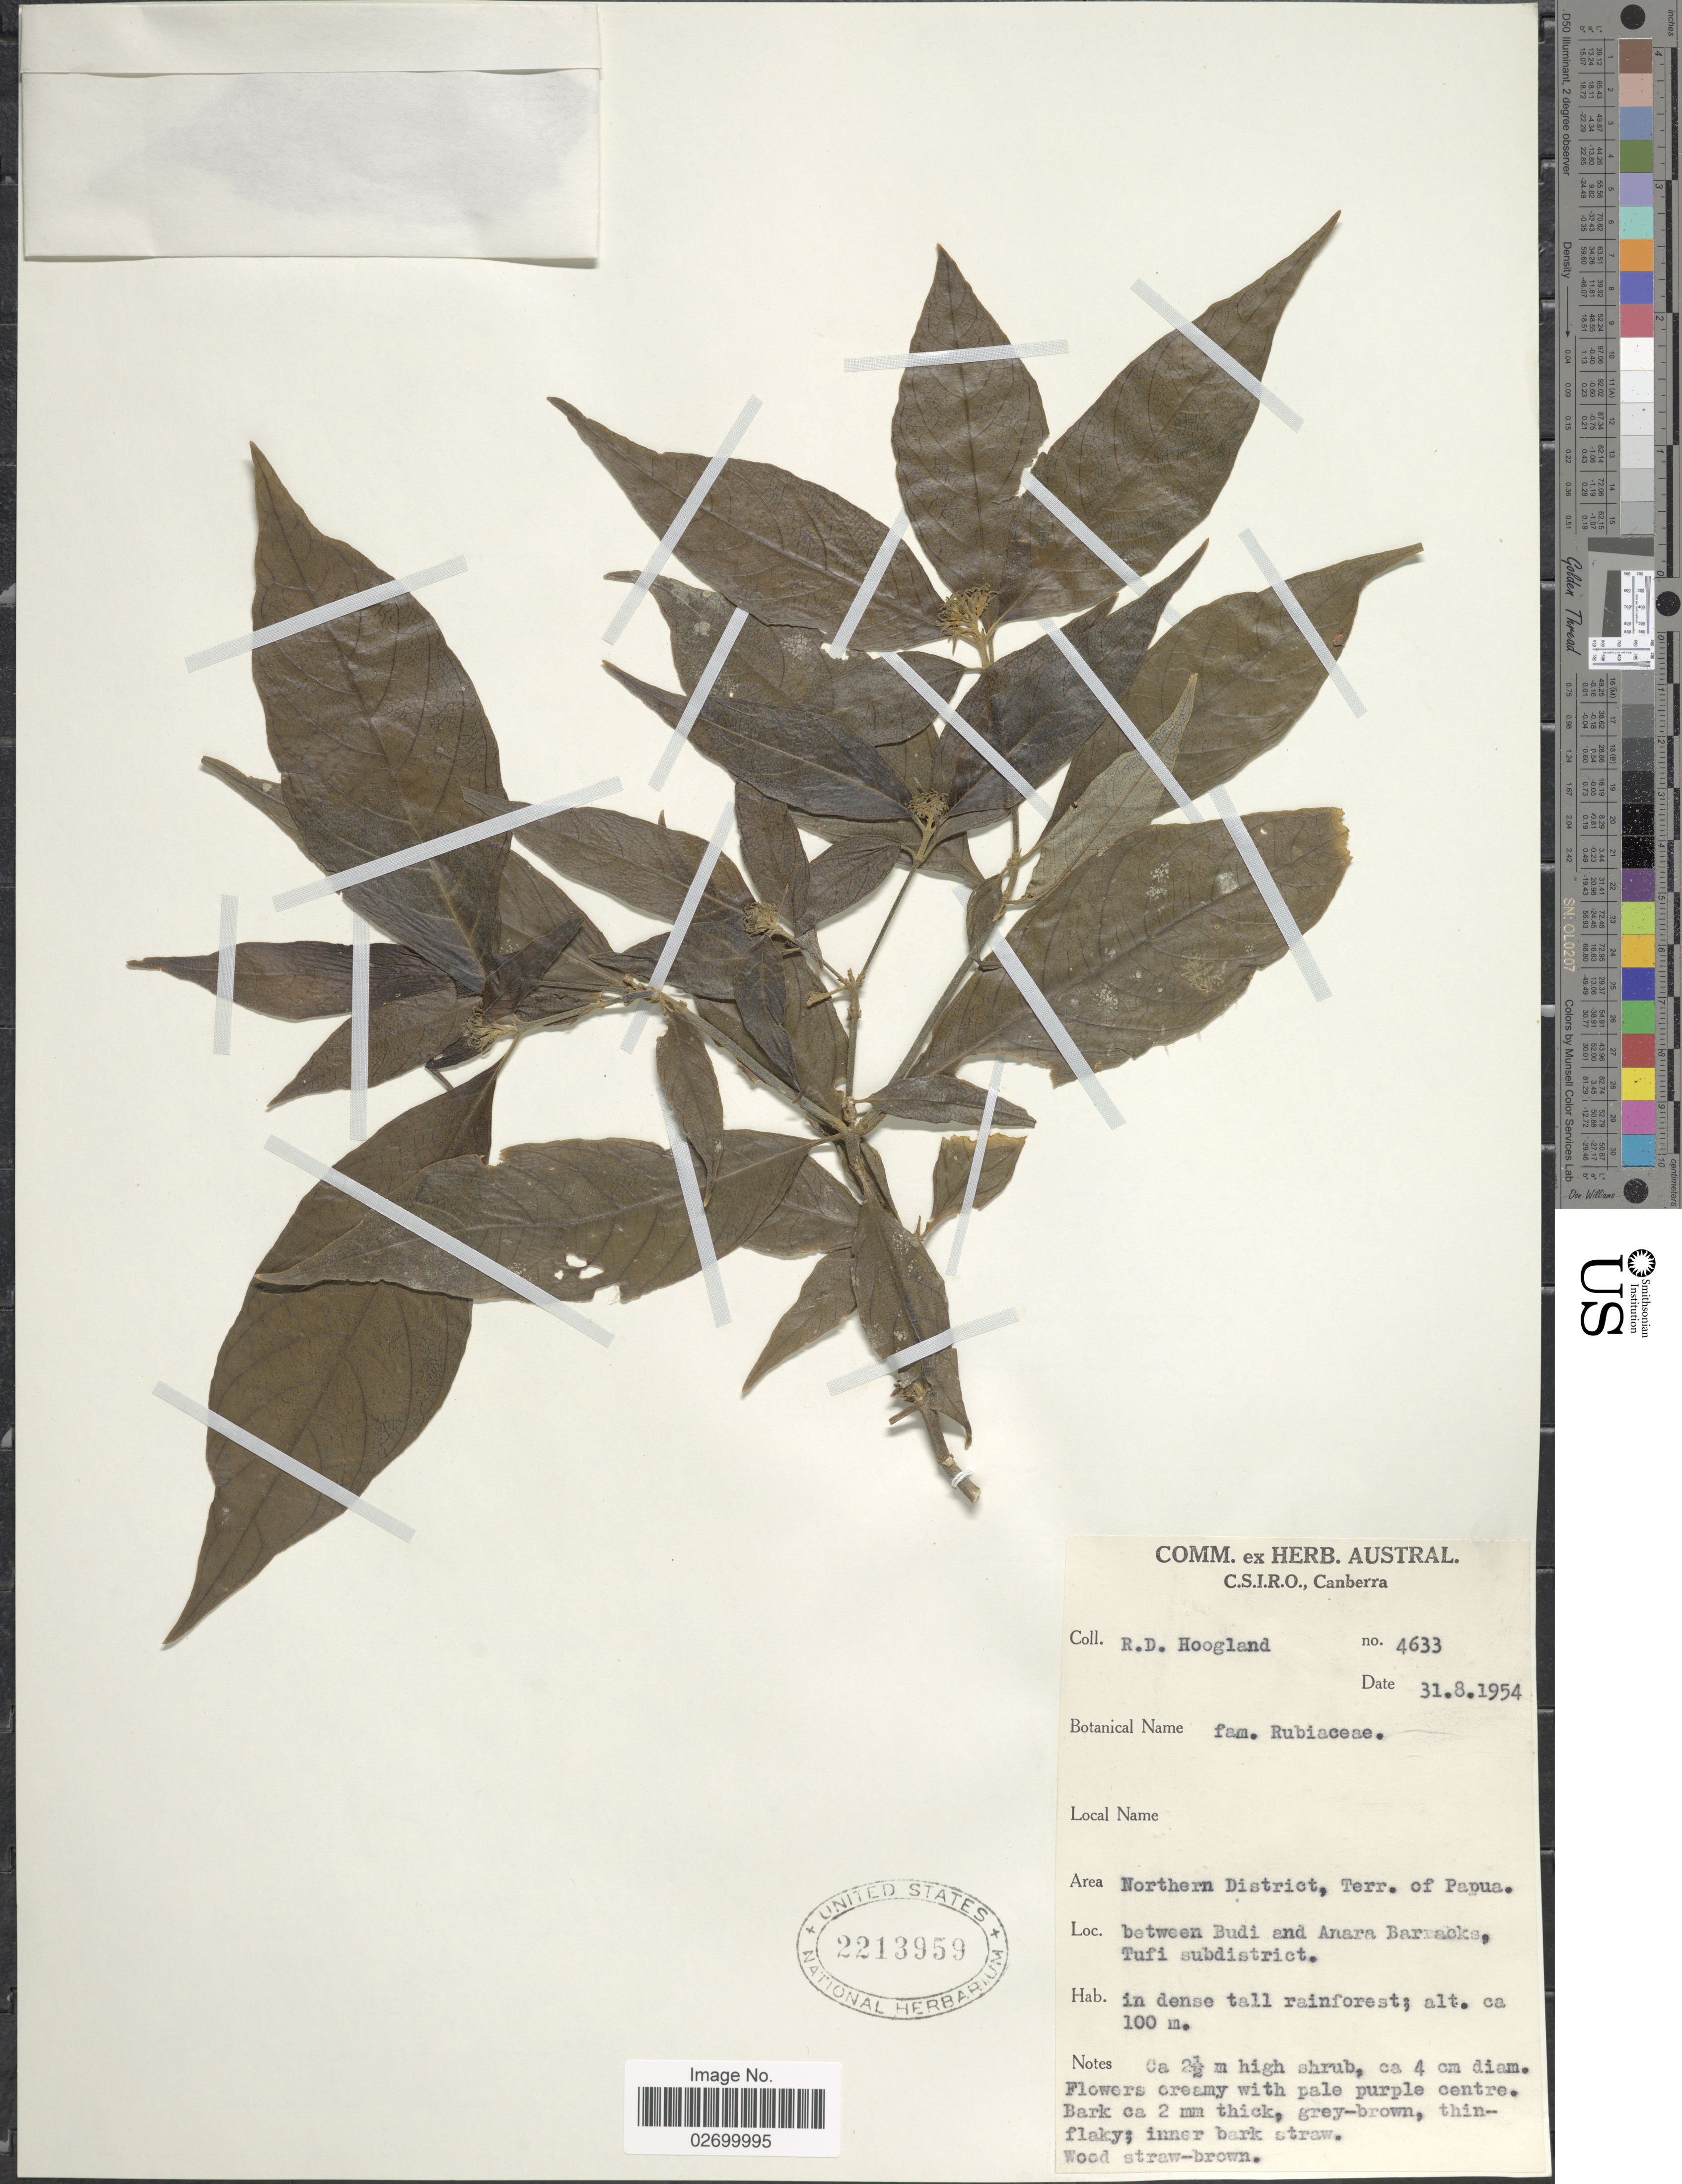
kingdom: Plantae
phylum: Tracheophyta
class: Magnoliopsida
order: Gentianales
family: Rubiaceae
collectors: R. D. Hoogland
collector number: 4633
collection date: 1954-08-31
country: Papua New Guinea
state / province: Northern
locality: Terr. of Papua, between Budi and Anara Barracks, Tufi subdistrict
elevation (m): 100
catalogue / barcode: US 2213959